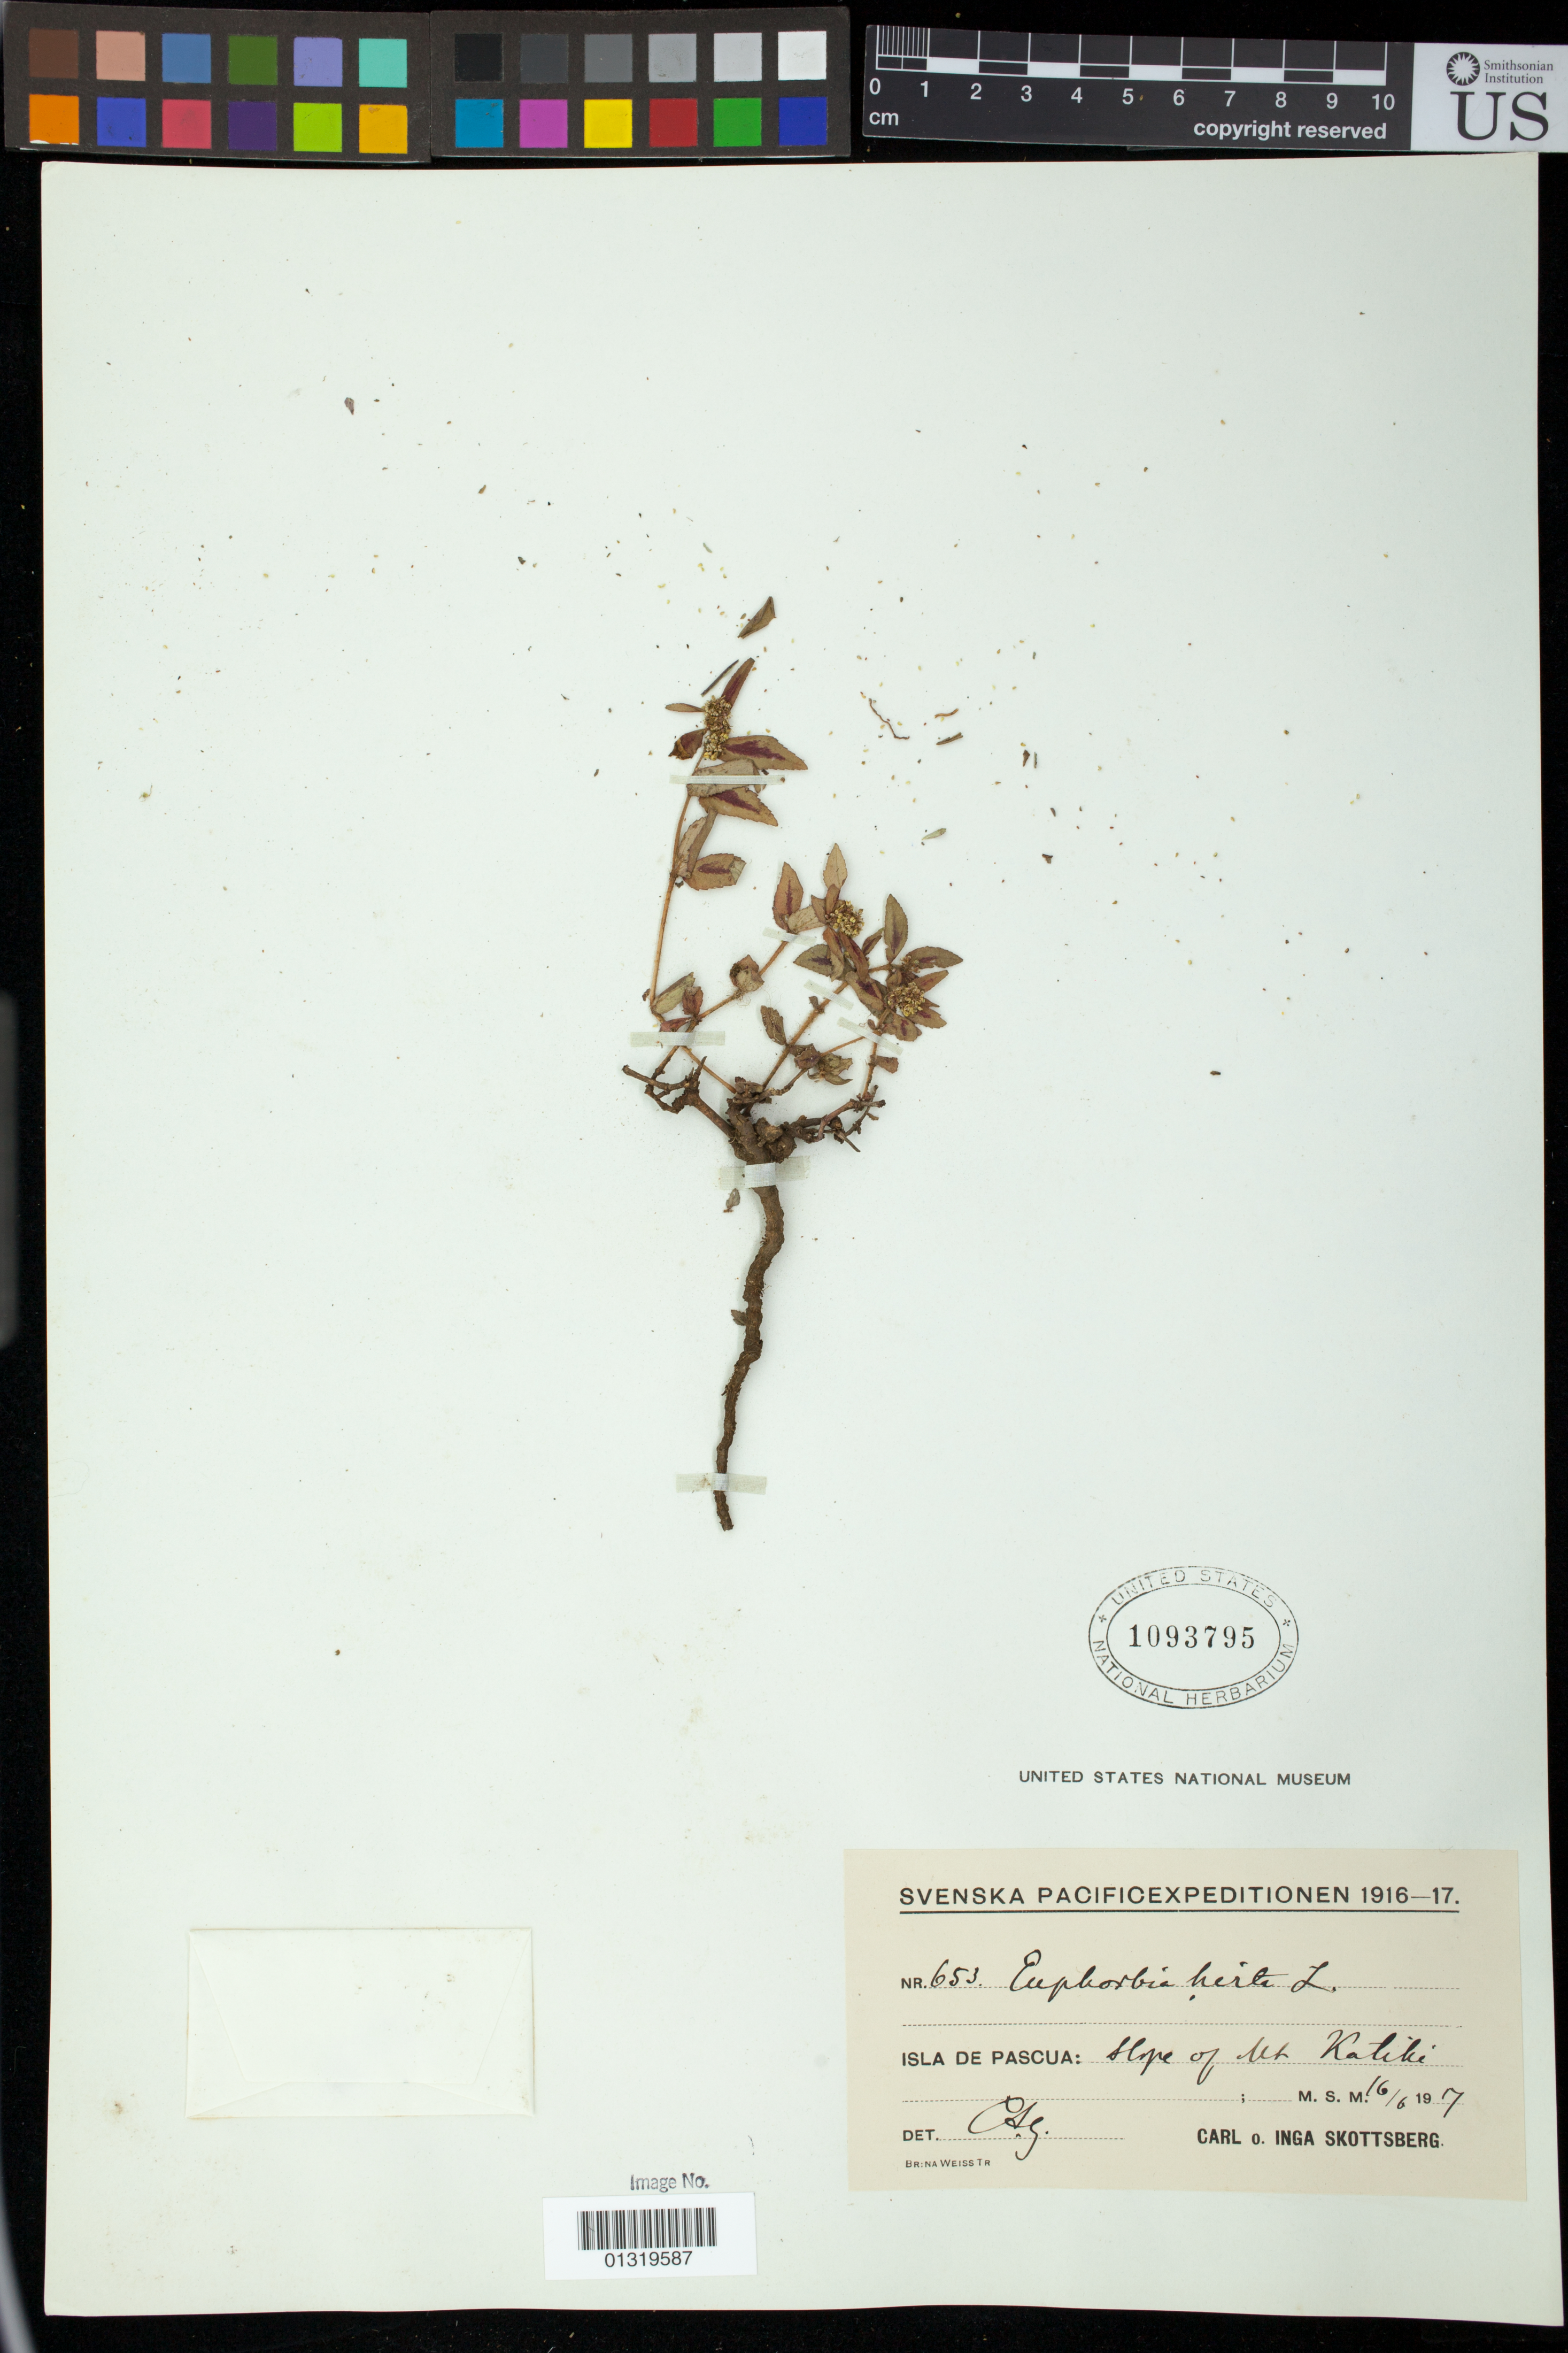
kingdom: Plantae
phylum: Tracheophyta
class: Magnoliopsida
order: Malpighiales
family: Euphorbiaceae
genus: Euphorbia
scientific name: Euphorbia hirta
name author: L.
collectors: C. Skottsberg & I. Skottsberg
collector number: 653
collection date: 1917-06-16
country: Chile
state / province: Valparaíso (V)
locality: Isla de Pascua [Easter Island]: Slope of Mt Katiki [Muanga Pukatikei]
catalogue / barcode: US 1093795